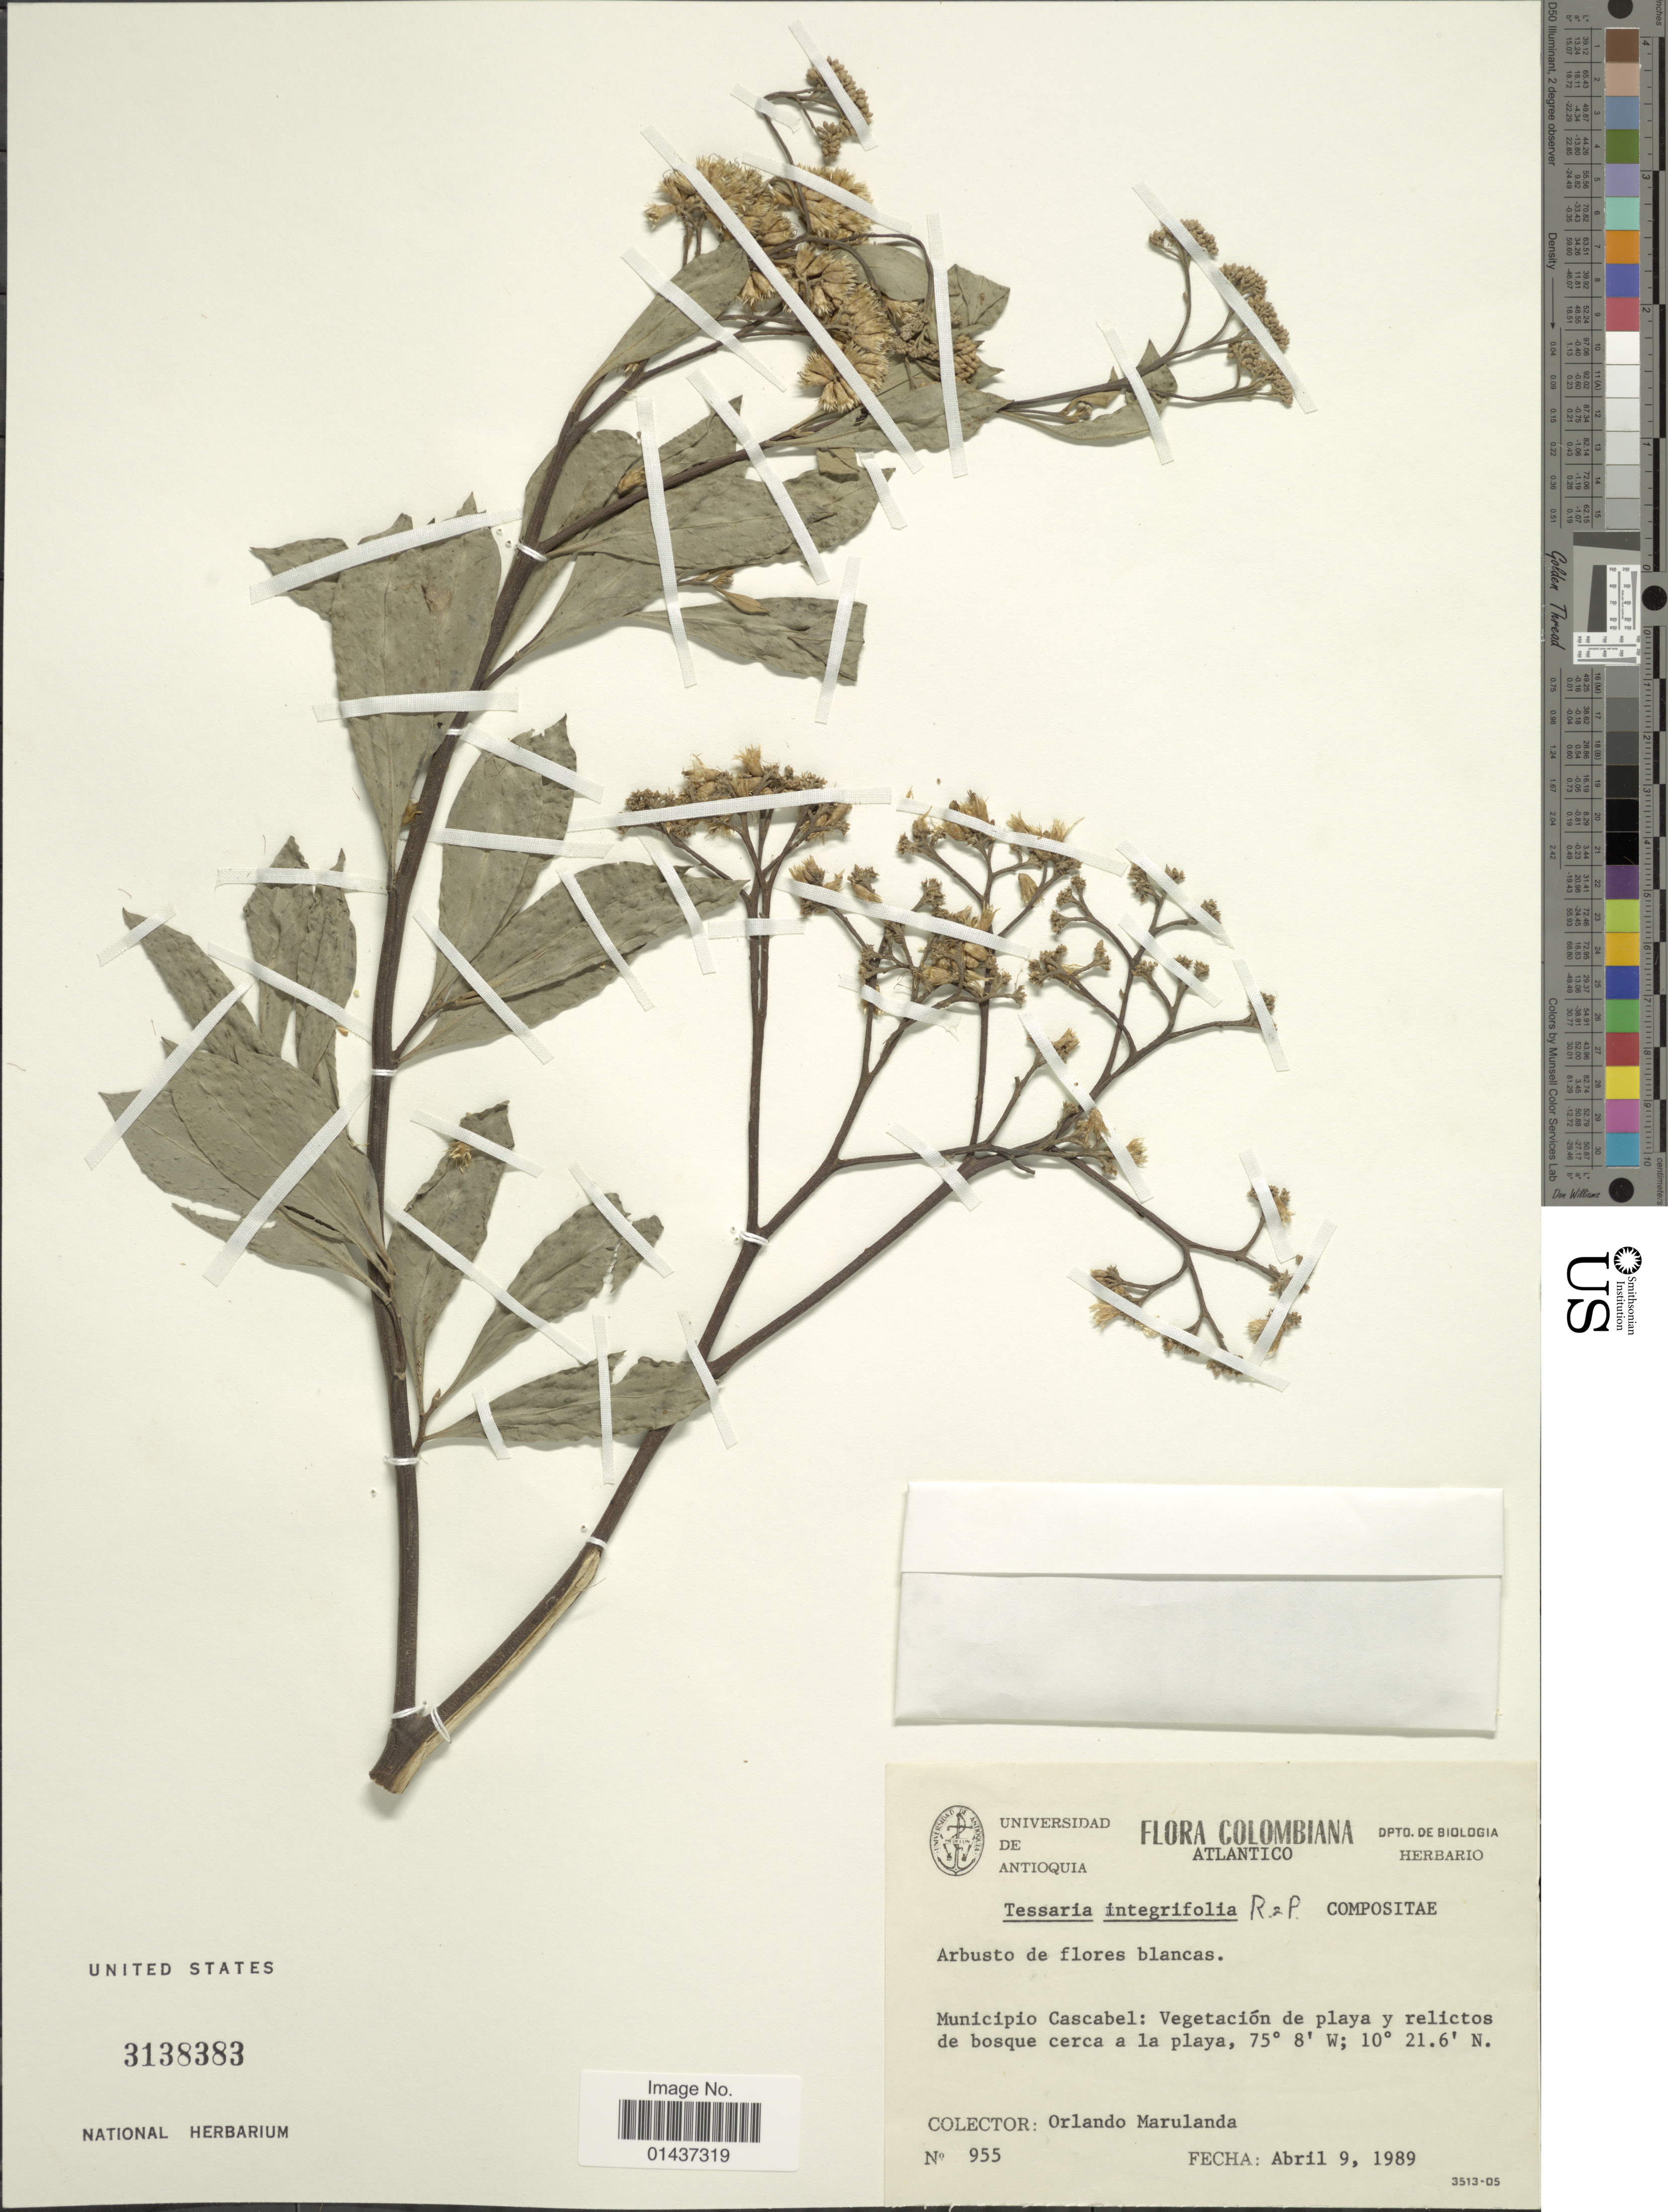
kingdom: Plantae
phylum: Tracheophyta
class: Magnoliopsida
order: Asterales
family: Asteraceae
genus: Tessaria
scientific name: Tessaria integrifolia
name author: Ruiz & Pav.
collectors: O. Marulanda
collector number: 955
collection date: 1989-04-09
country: Colombia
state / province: Atlántico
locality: Municipio Cascabel: Vegetación de playa y relictos de bosque cerca a la playa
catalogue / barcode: US 3138383